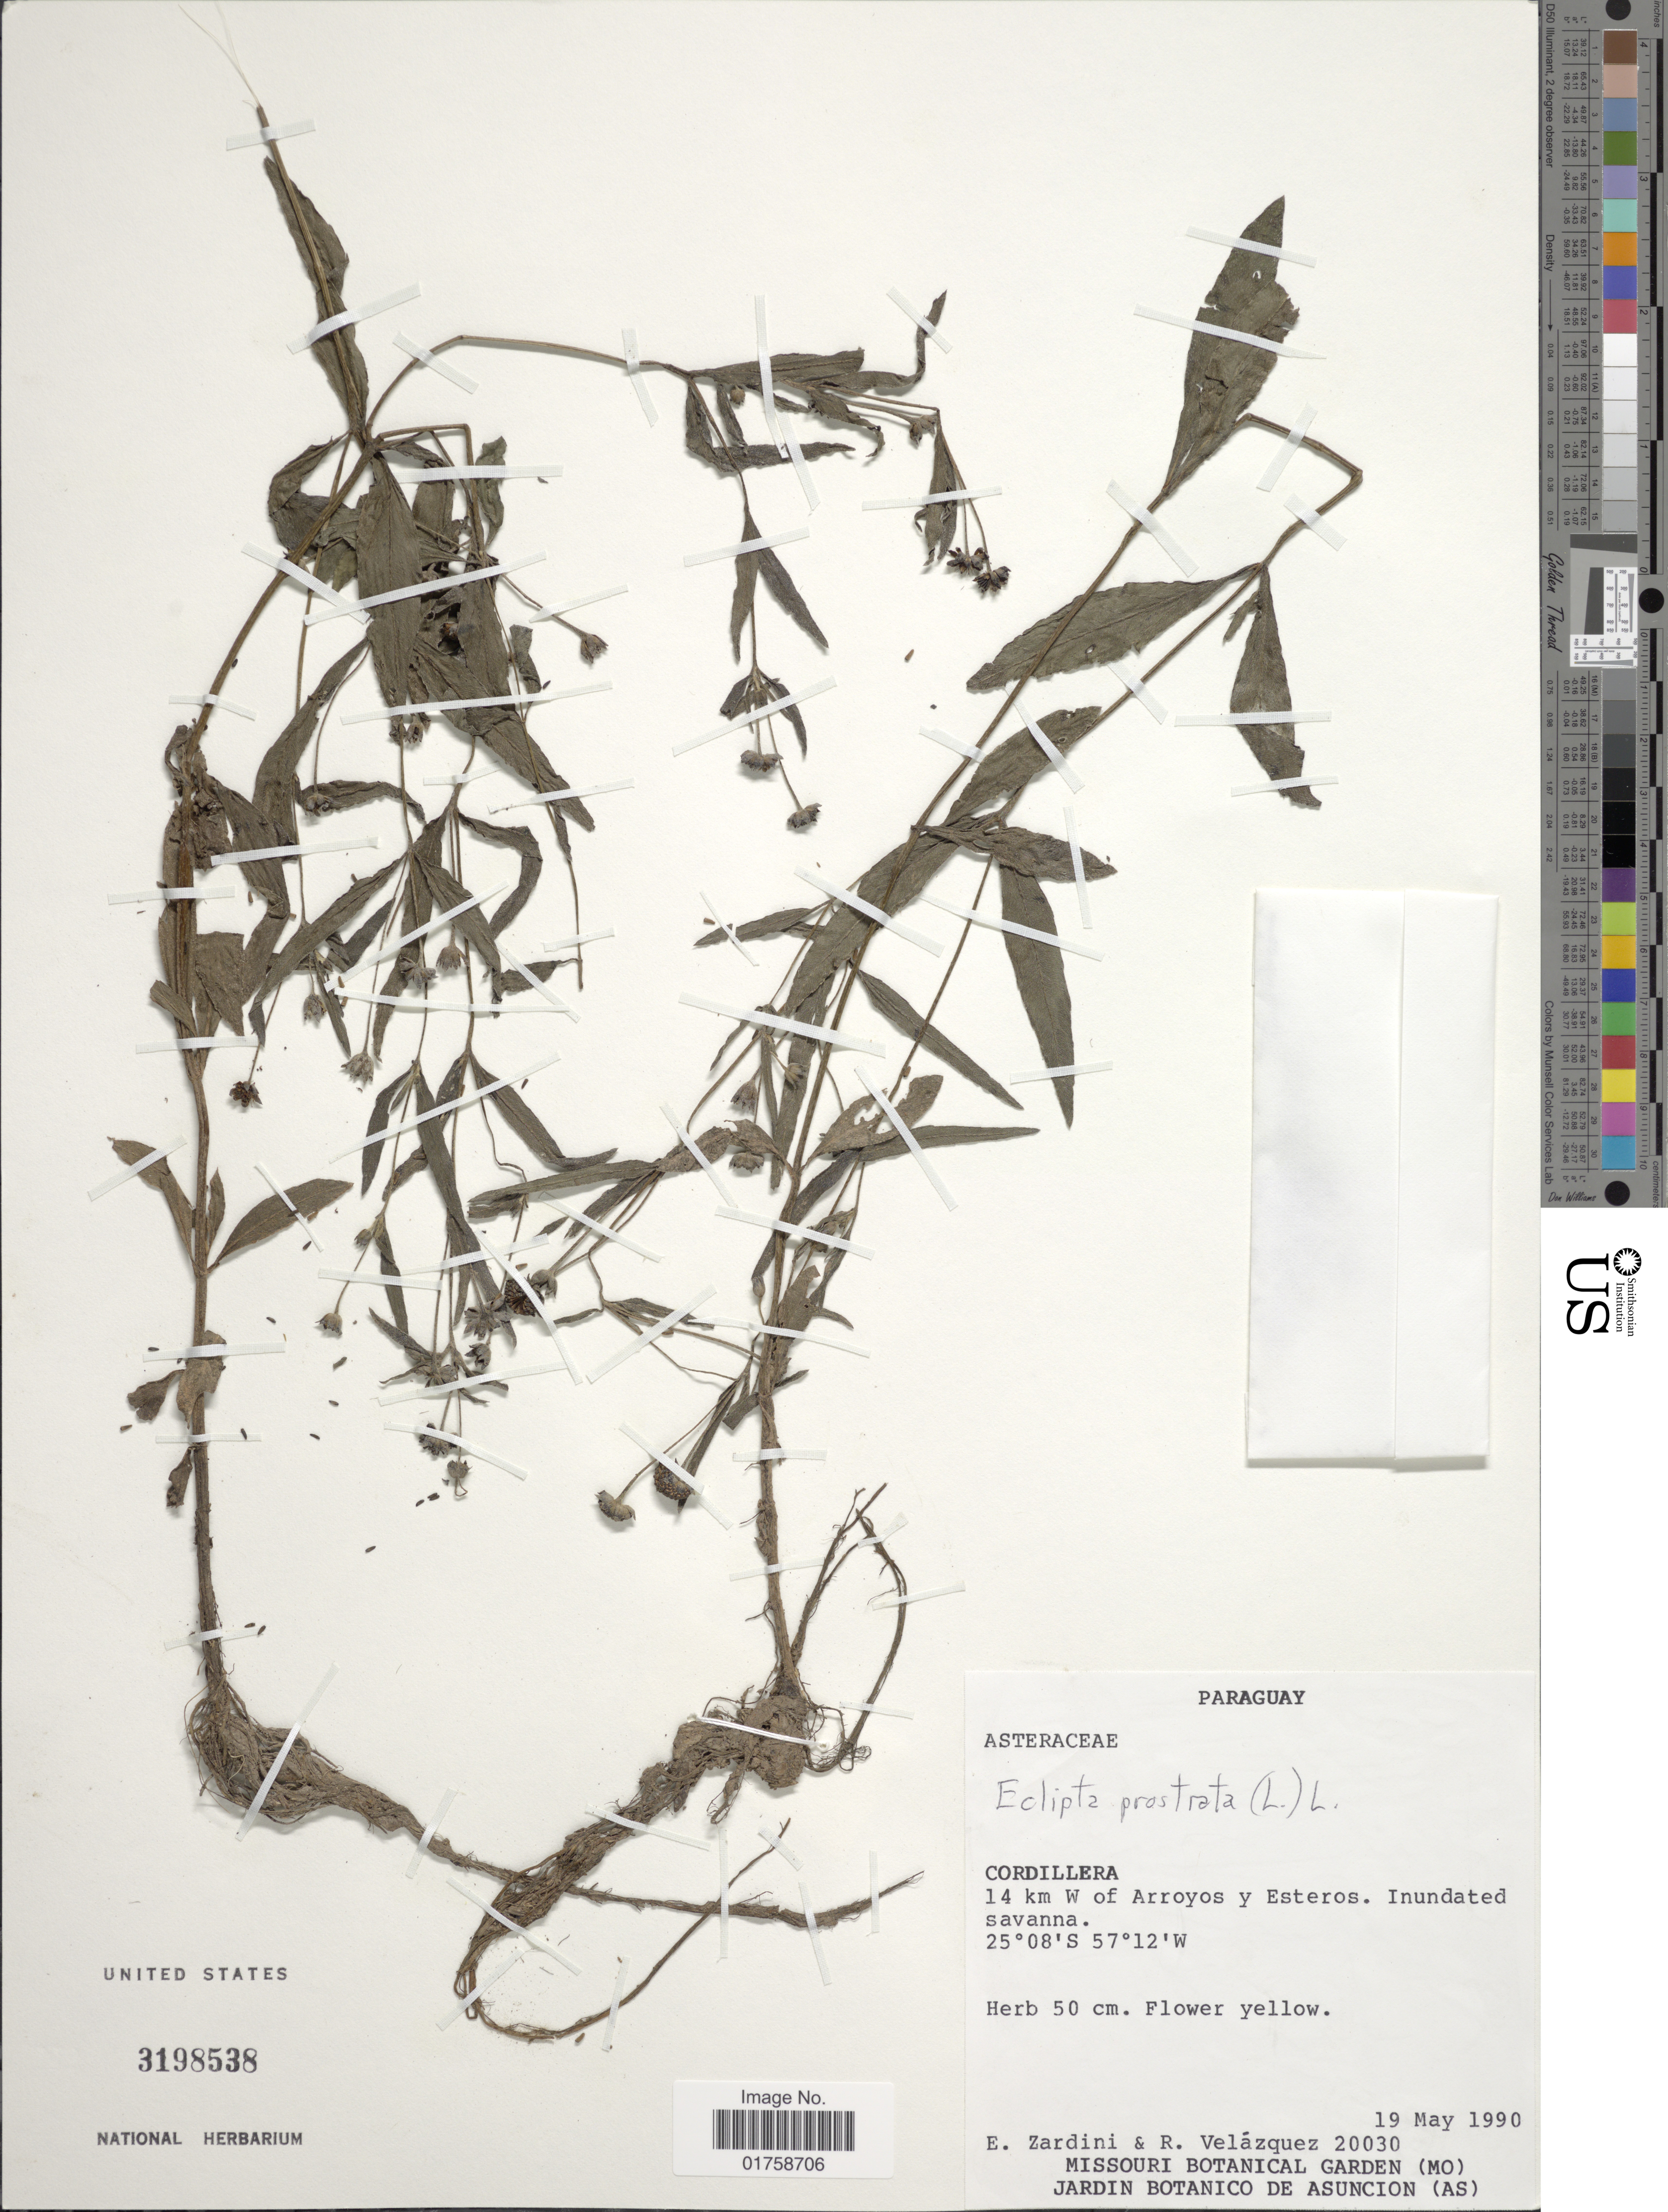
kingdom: Plantae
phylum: Tracheophyta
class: Magnoliopsida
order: Asterales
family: Asteraceae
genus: Eclipta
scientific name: Eclipta alba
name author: (L.) Hassk.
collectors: E. M. Zardini & C. Velázquez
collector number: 20030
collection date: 1990-05-19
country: Paraguay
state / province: Cordillera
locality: Cordillera. 14 km W o Arroyos y Esteros.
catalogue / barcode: US 3198538